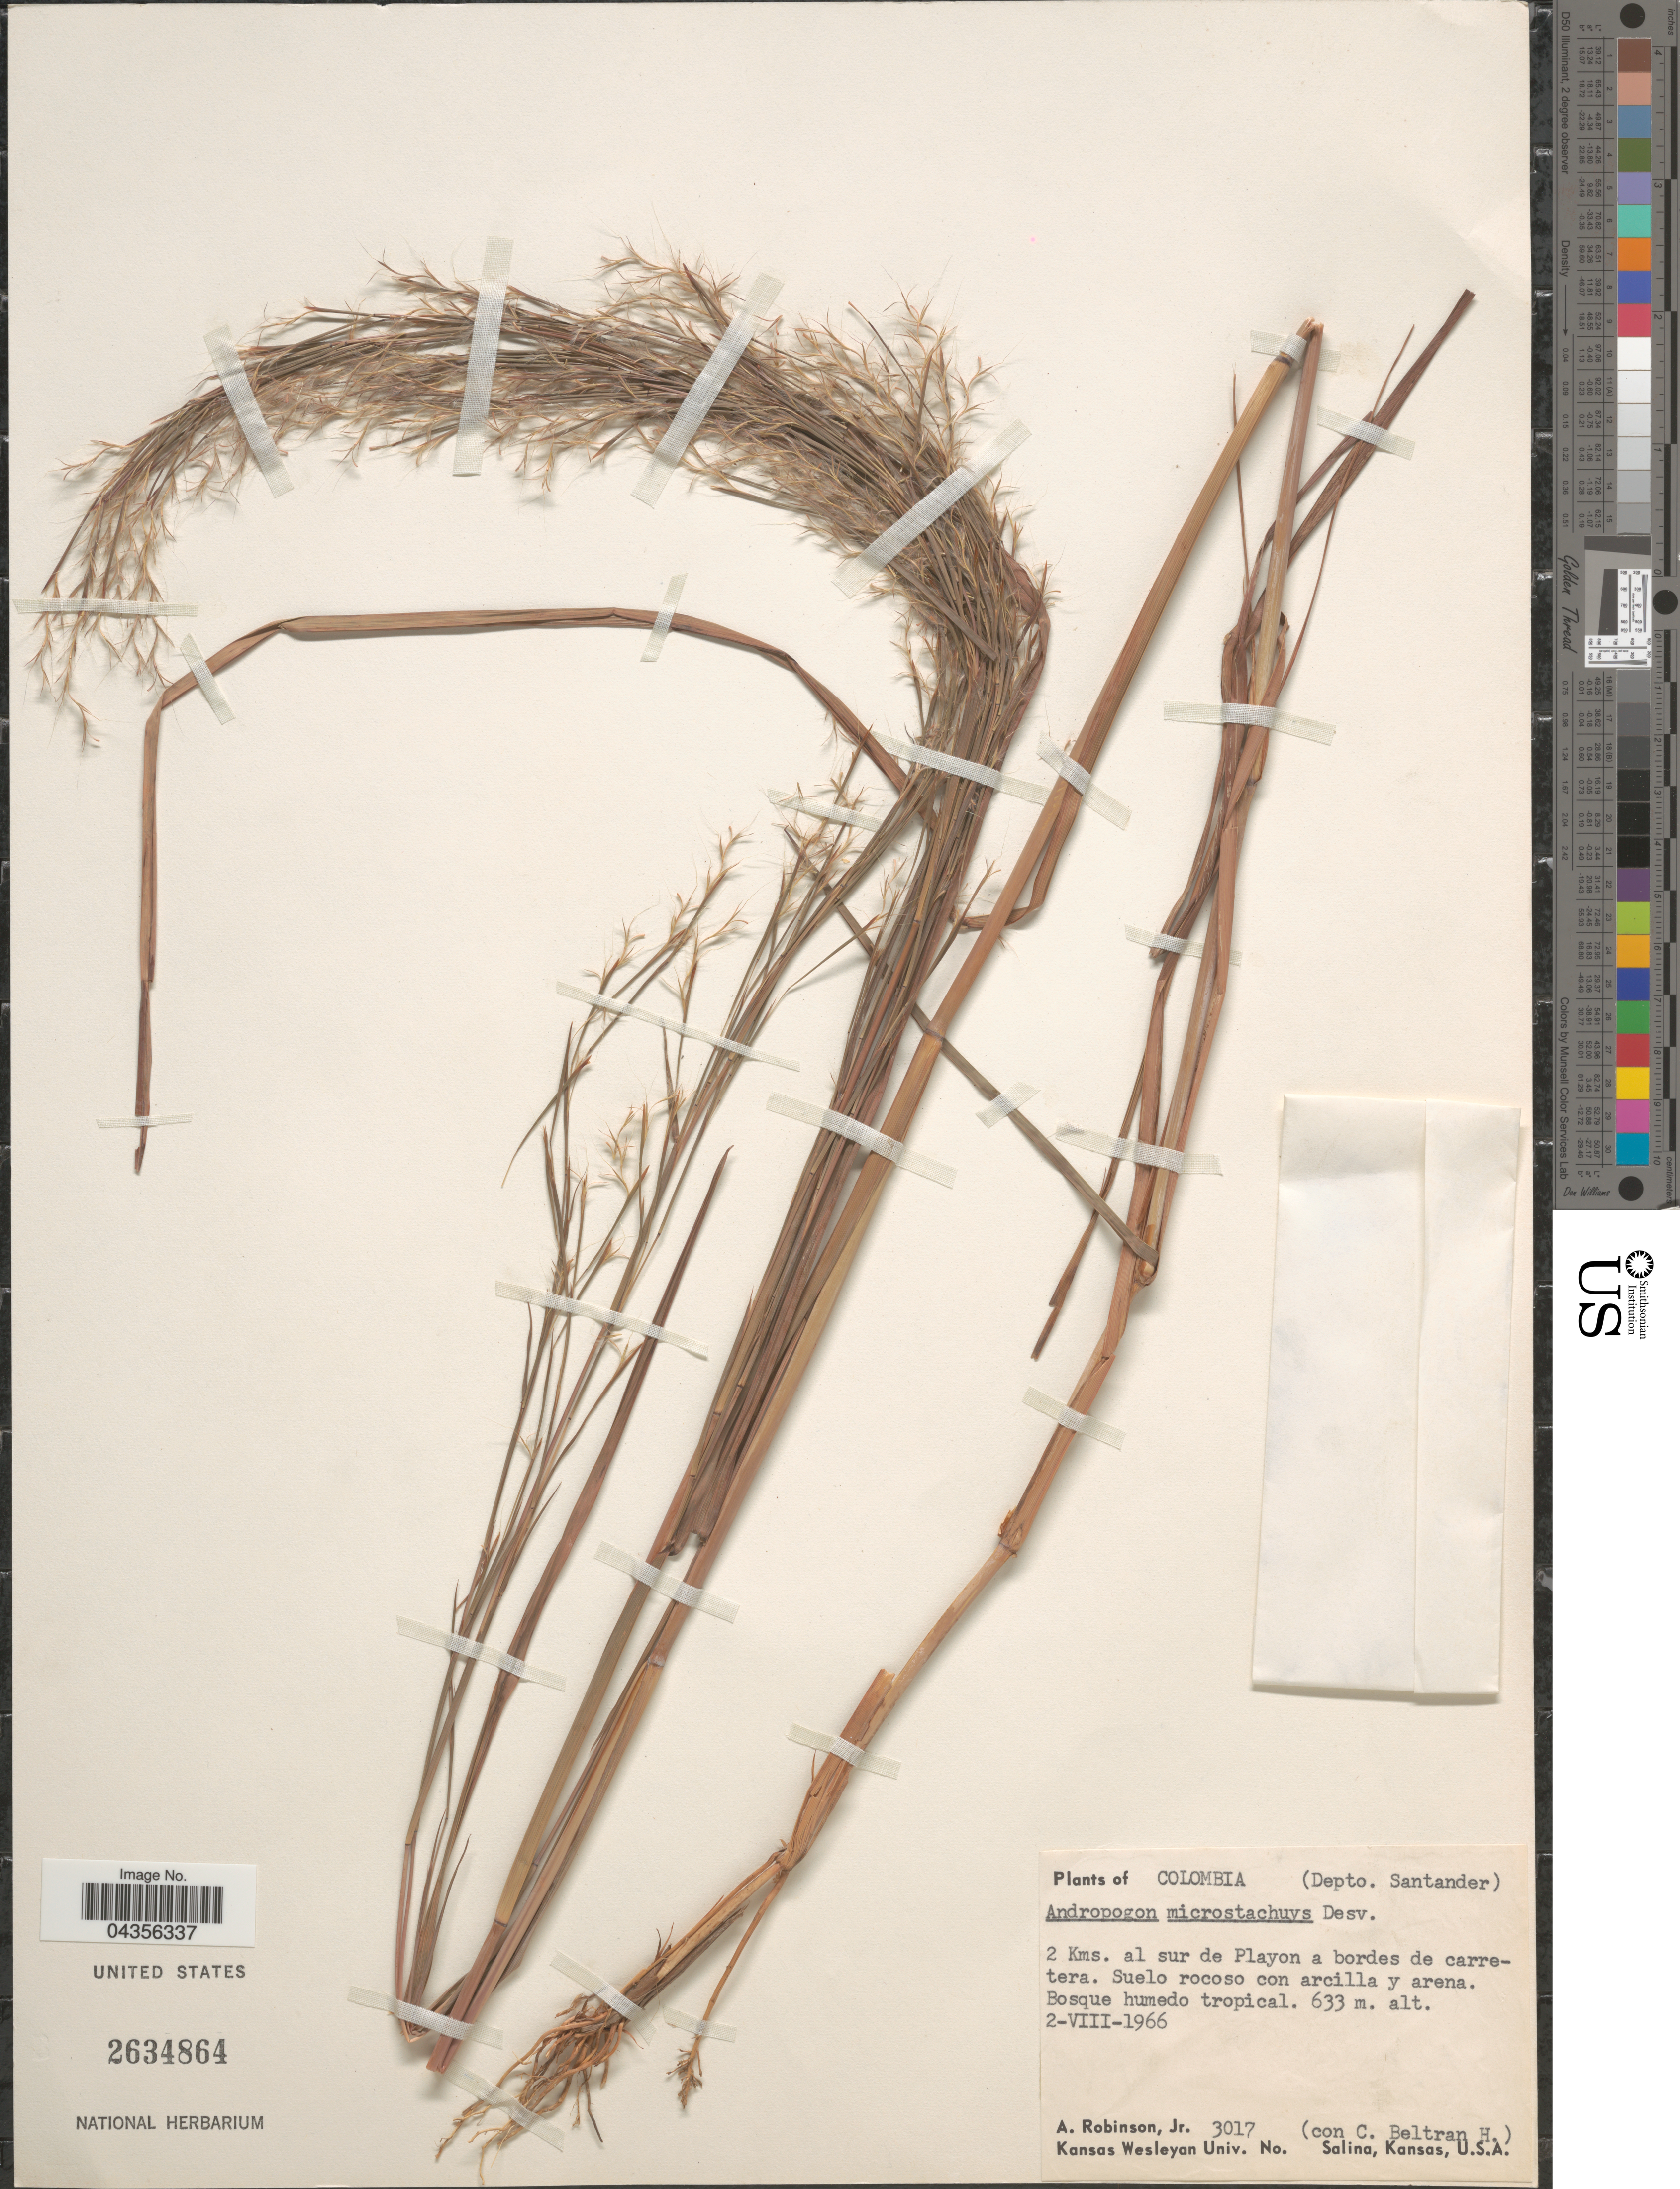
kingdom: Plantae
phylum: Tracheophyta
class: Liliopsida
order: Poales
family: Poaceae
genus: Schizachyrium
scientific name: Schizachyrium microstachyum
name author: (Desv. ex Ham.) Roseng. et al.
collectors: A. Robinson Jr. & C. Beltran H.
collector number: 3017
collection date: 1966-08-02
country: Colombia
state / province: Santander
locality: (depto. Santander). 2 Kms. al sur de Playon a bordes de carretera. Suelo rocoso con arcilla y arena.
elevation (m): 633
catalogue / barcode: US 2634864